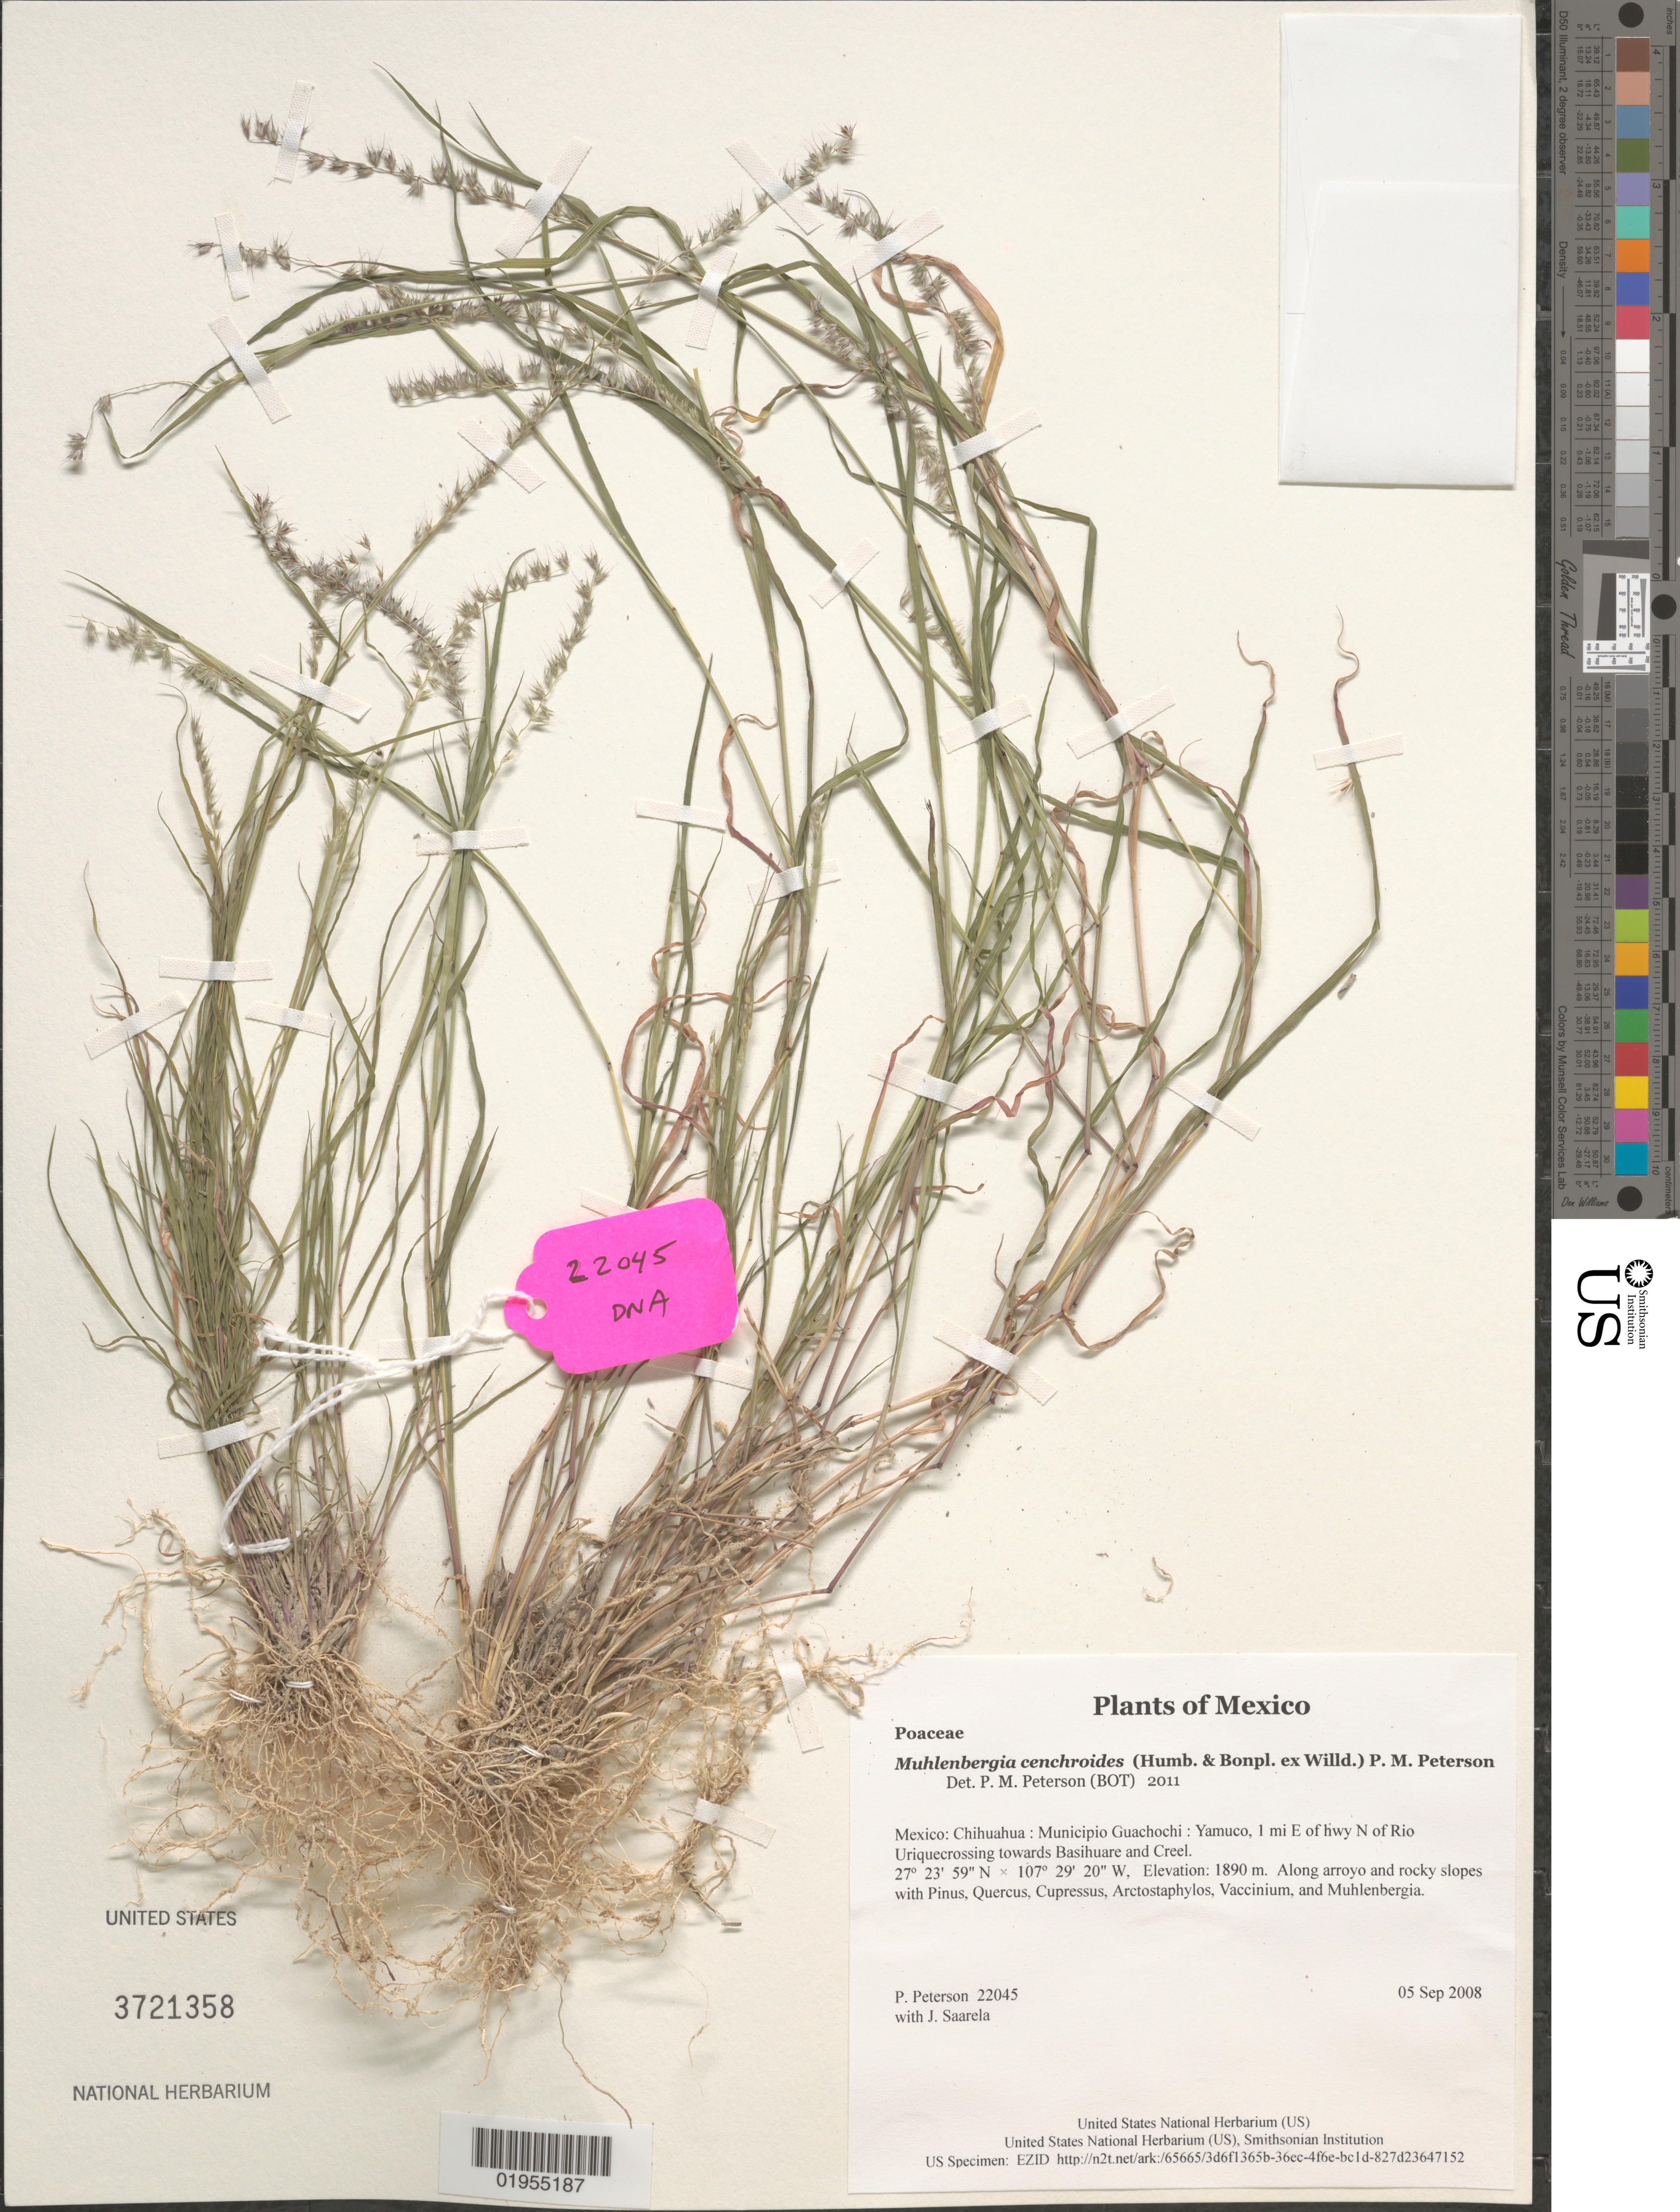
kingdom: Plantae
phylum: Tracheophyta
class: Liliopsida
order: Poales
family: Poaceae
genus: Muhlenbergia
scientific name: Muhlenbergia cenchroides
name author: (Humb. & Bonpl. ex Willd.) P.M. Peterson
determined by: Peterson, Paul M., (BOT), Smithsonian Institution - National Museum of Natural History (UNITED STATES)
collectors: P. M. Peterson & J. Saarela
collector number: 22045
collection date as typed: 05 Sep 2008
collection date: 2008-09-05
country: Mexico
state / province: Chihuahua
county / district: Municipio Guachochi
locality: Yamuco, 1 mi E of hwy N of Rio Uriquecrossing towards Basihuare and Creel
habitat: Along arroyo and rocky slopes with Pinus, Quercus, Cupressus, Arctostaphylos, Vaccinium, and Muhlenbergia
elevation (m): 1890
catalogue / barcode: US 3721358